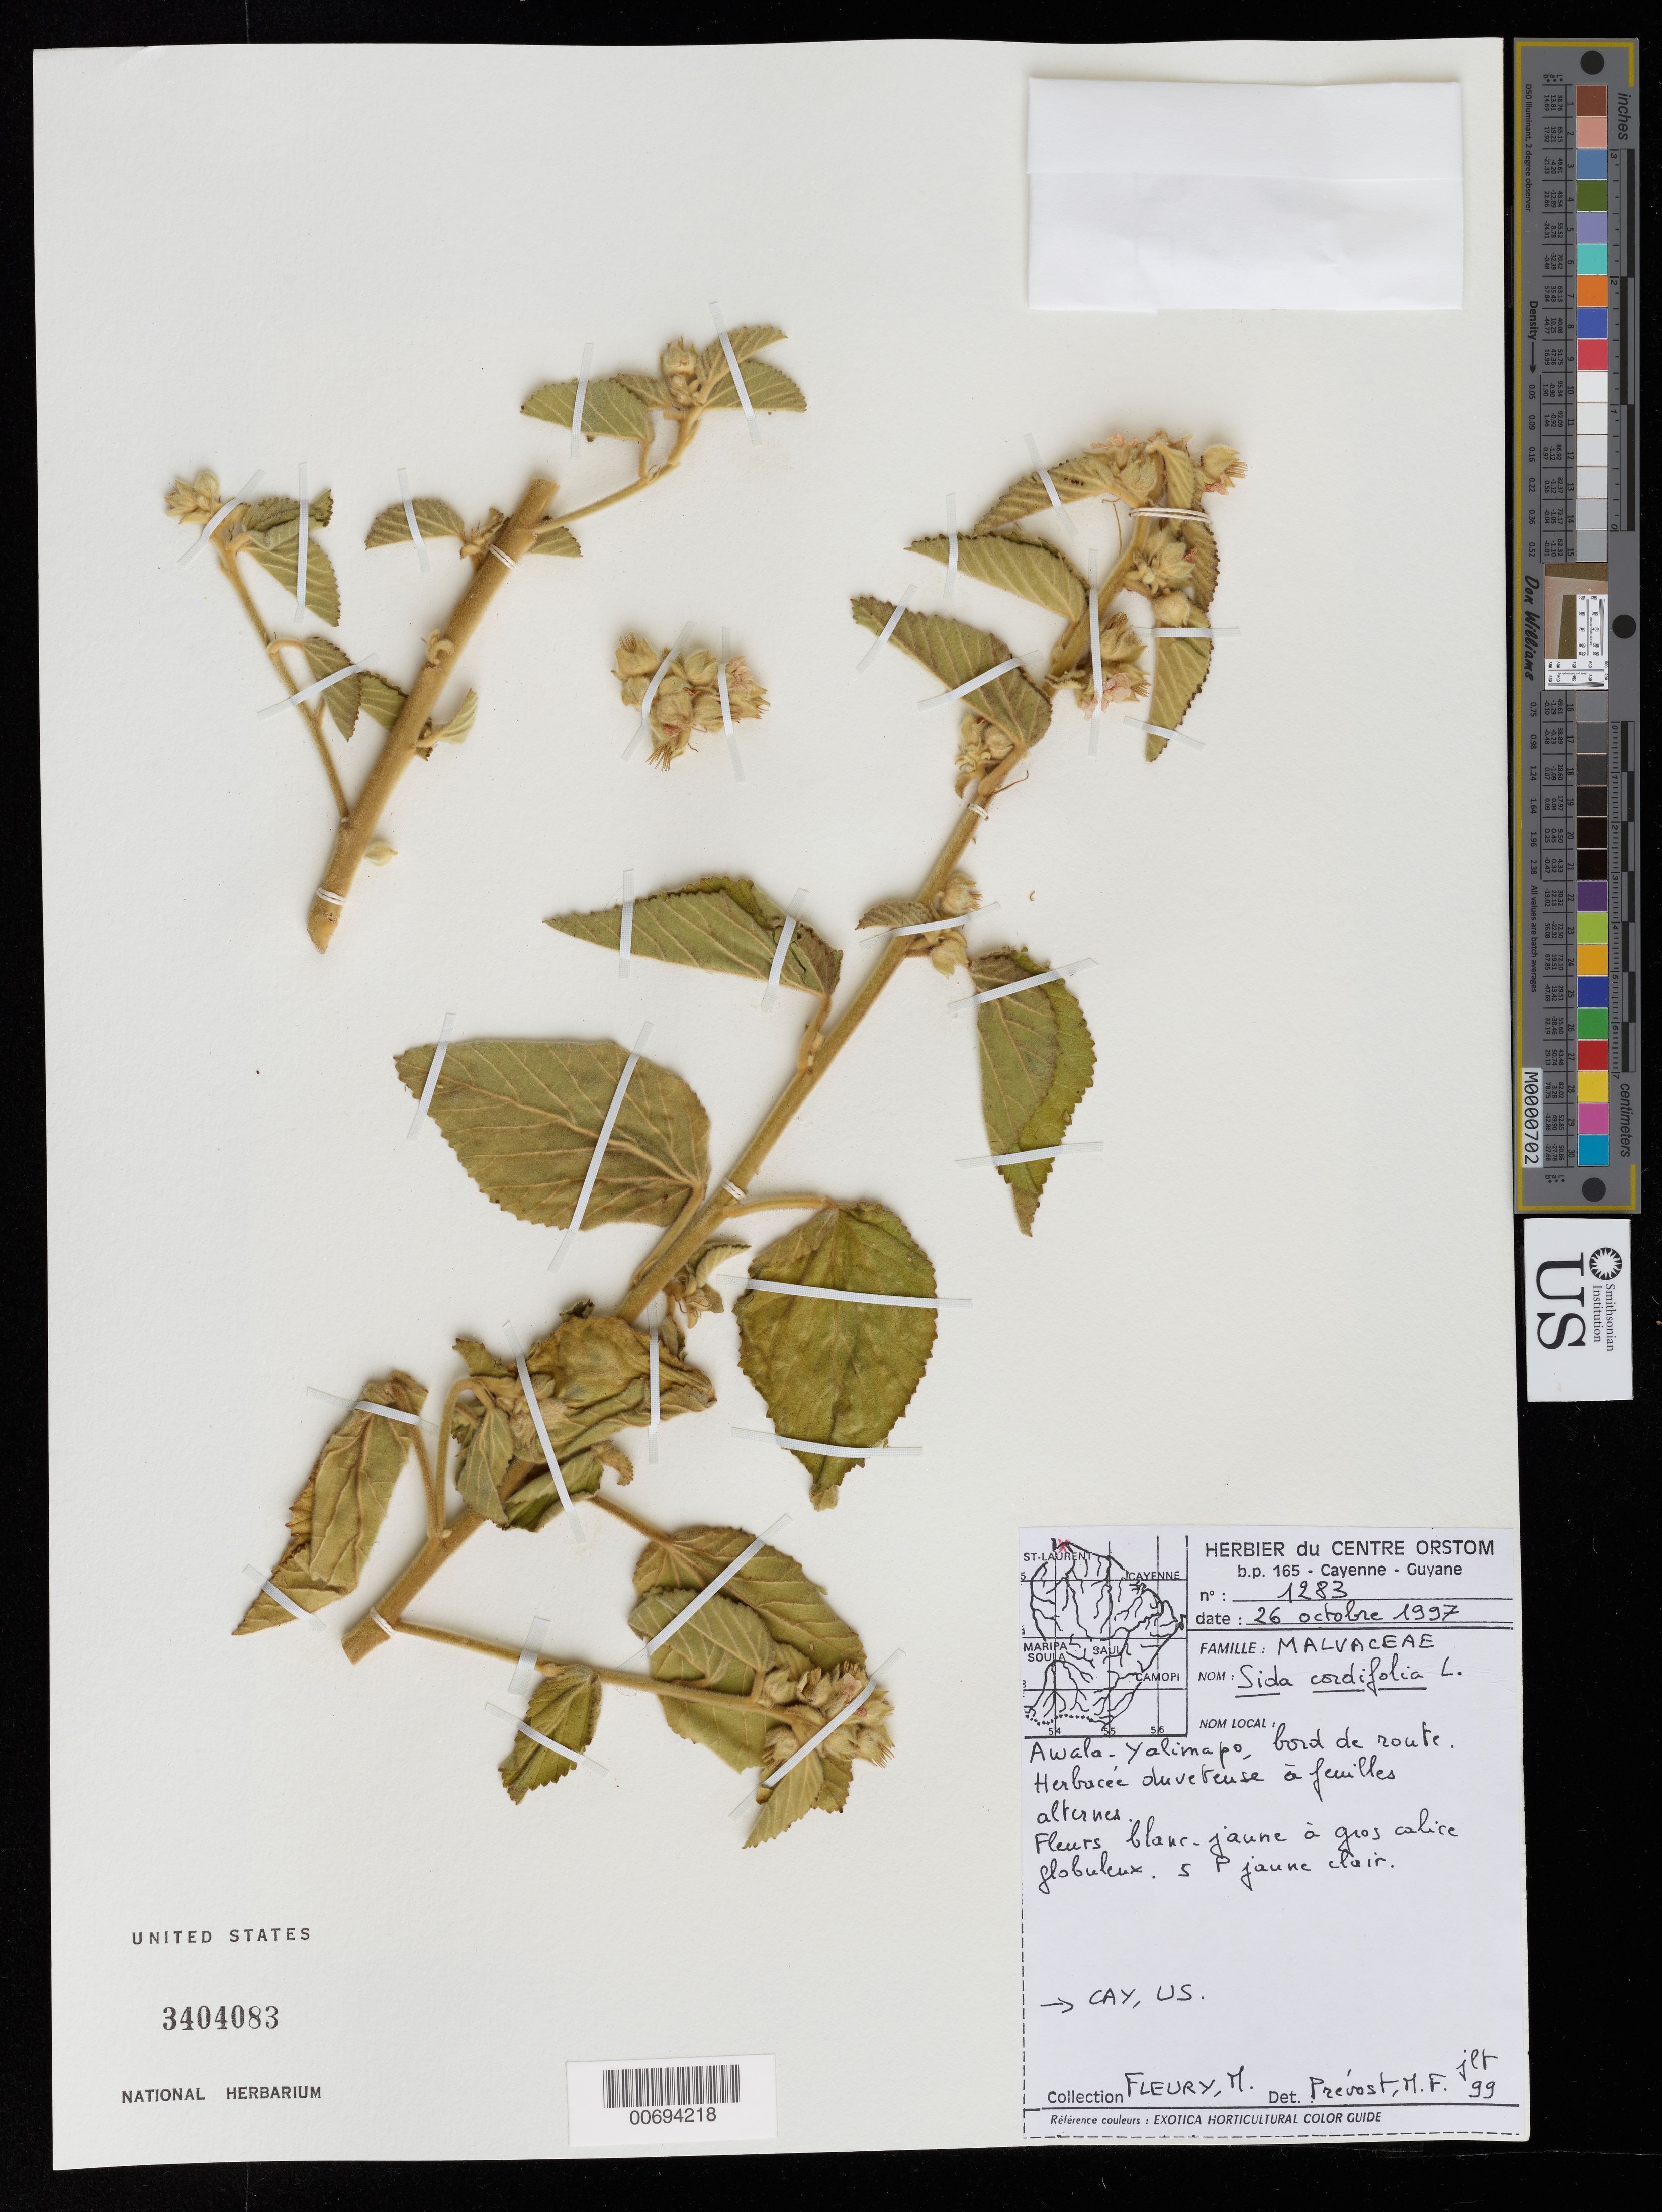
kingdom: Plantae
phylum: Tracheophyta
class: Magnoliopsida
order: Malvales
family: Malvaceae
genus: Sida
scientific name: Sida cordifolia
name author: L.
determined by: Prévost, M.-F.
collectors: M. Fleury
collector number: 1283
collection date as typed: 26-Oct-97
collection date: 1997-10-26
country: French Guiana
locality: Awala-Yalimapo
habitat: Along road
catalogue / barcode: US 3404083